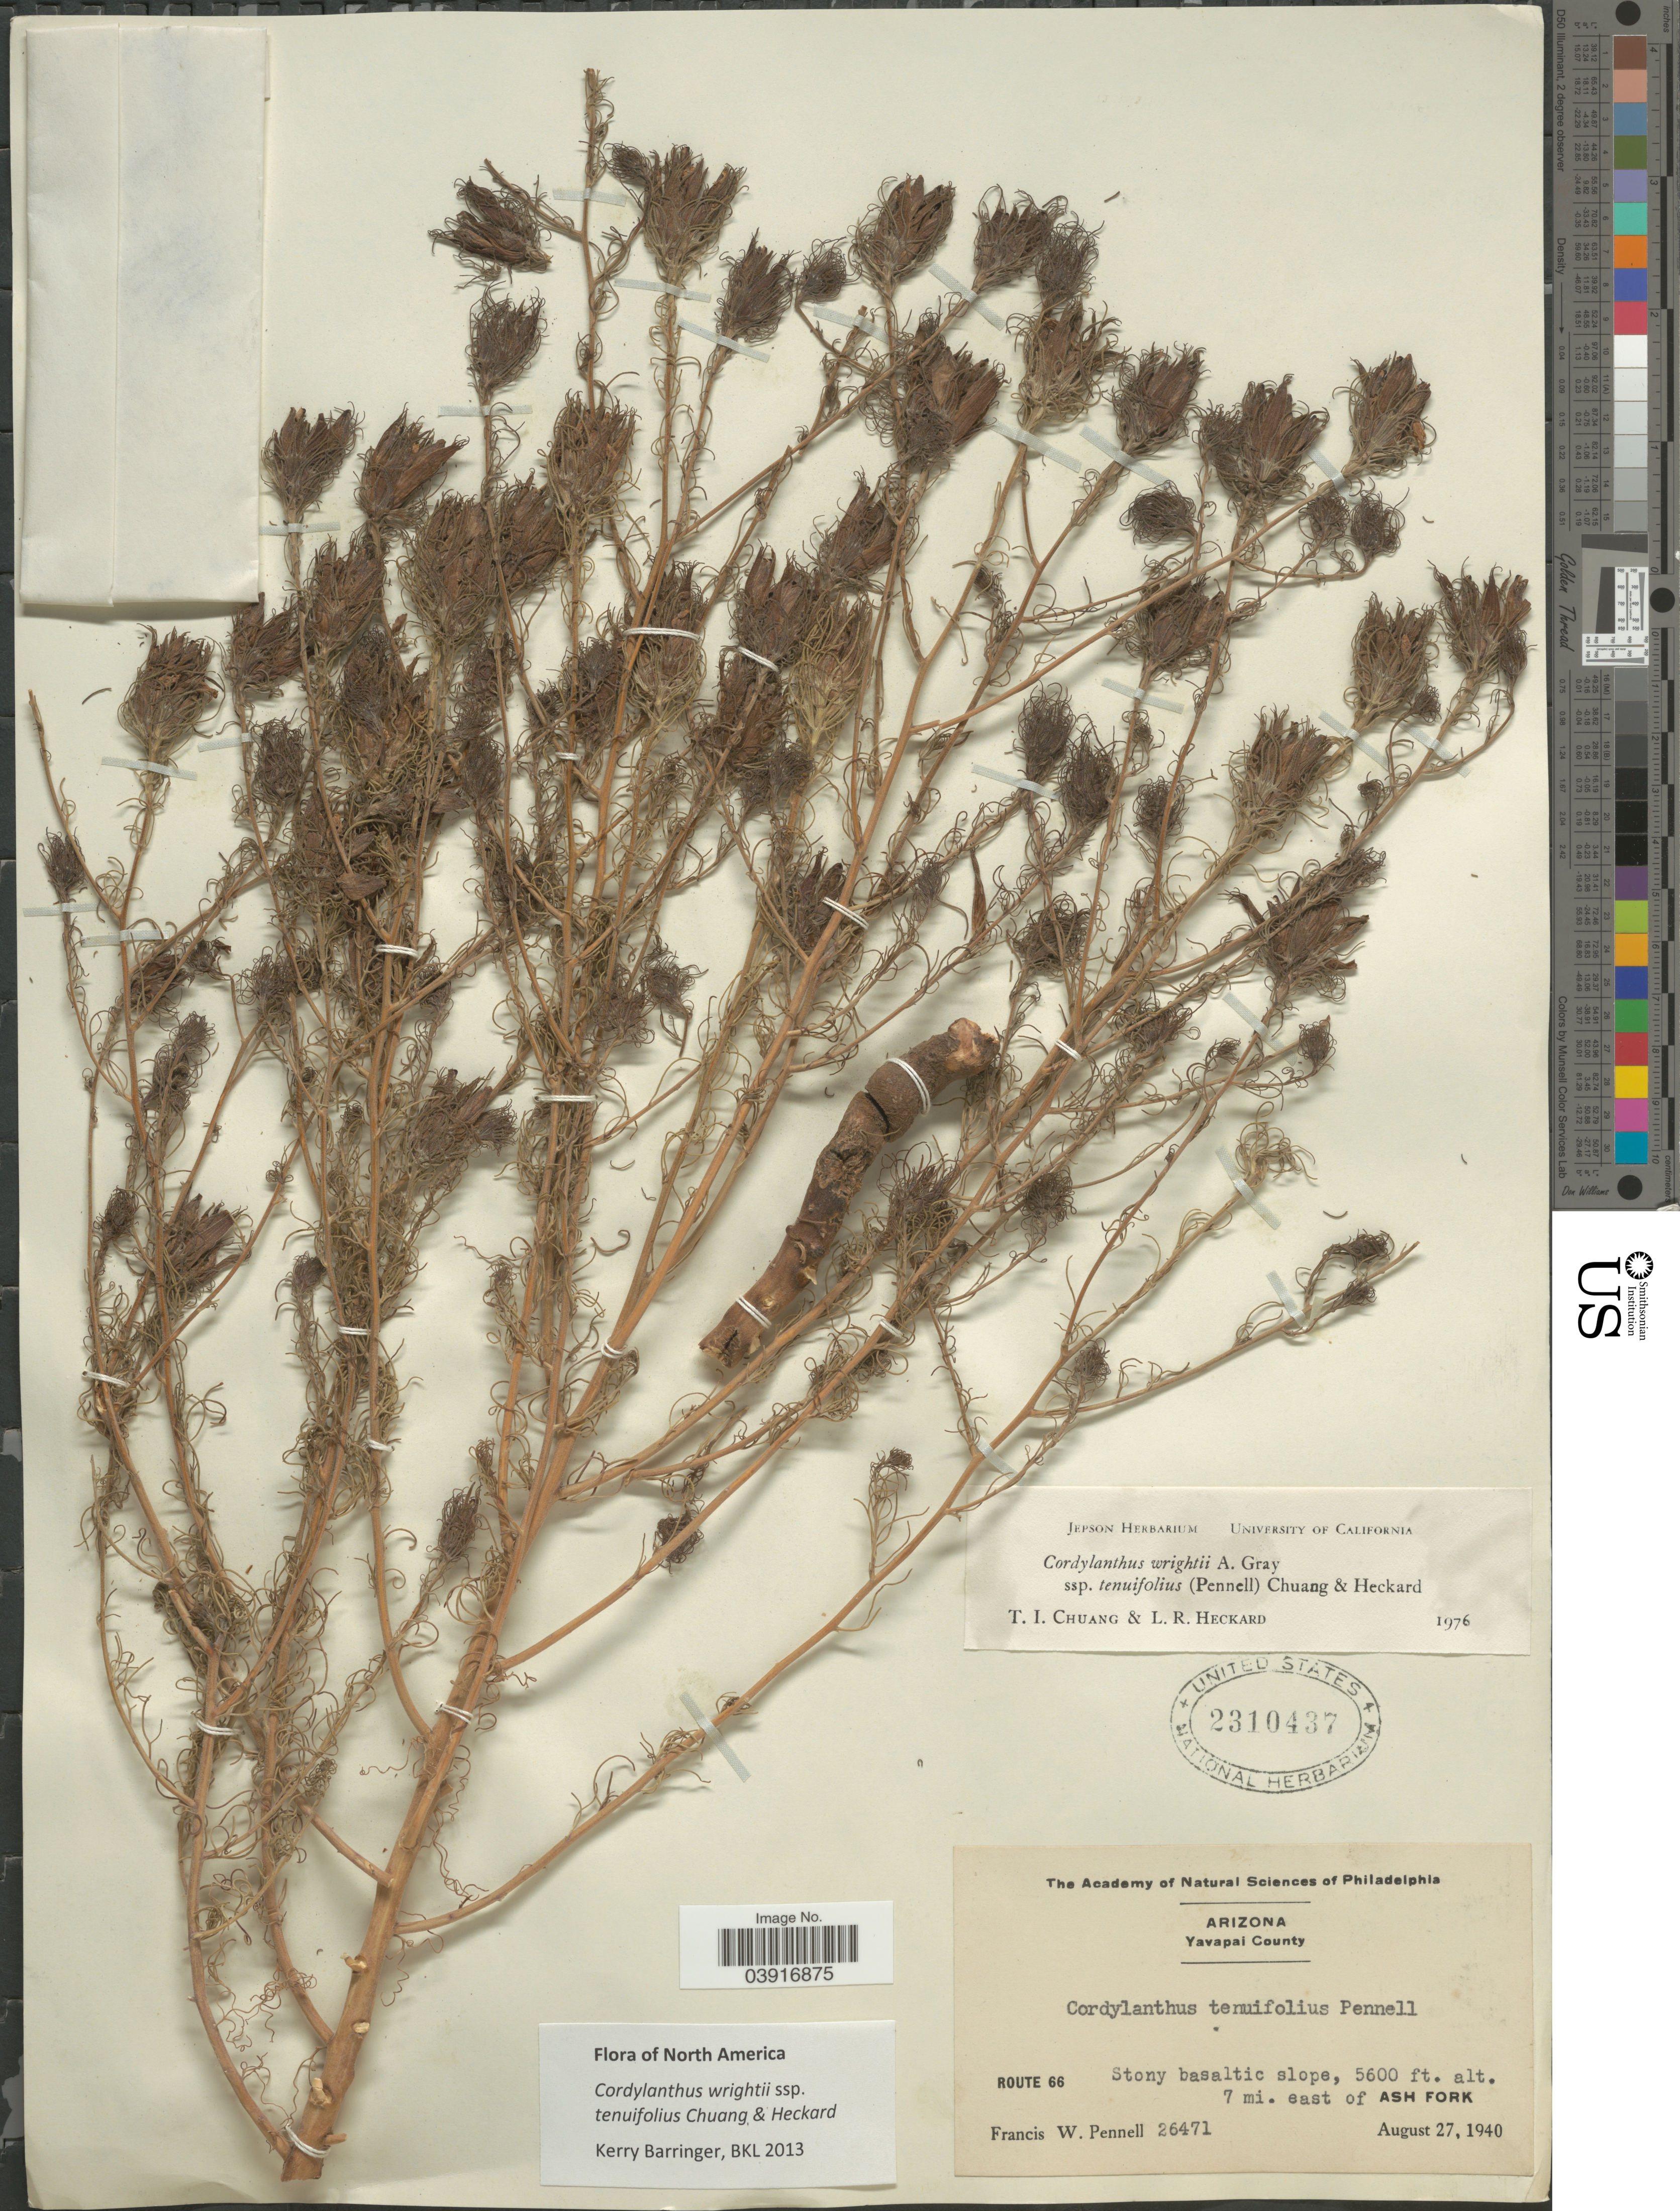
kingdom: Plantae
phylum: Tracheophyta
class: Magnoliopsida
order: Lamiales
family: Orobanchaceae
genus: Cordylanthus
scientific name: Cordylanthus wrightii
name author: A. Gray in Emory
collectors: F. W. Pennell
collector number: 26471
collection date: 1940-08-27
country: United States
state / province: Arizona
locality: Yavapai County. Route 66 7 mi. east of Ash Fork.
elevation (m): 1707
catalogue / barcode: US 2310437